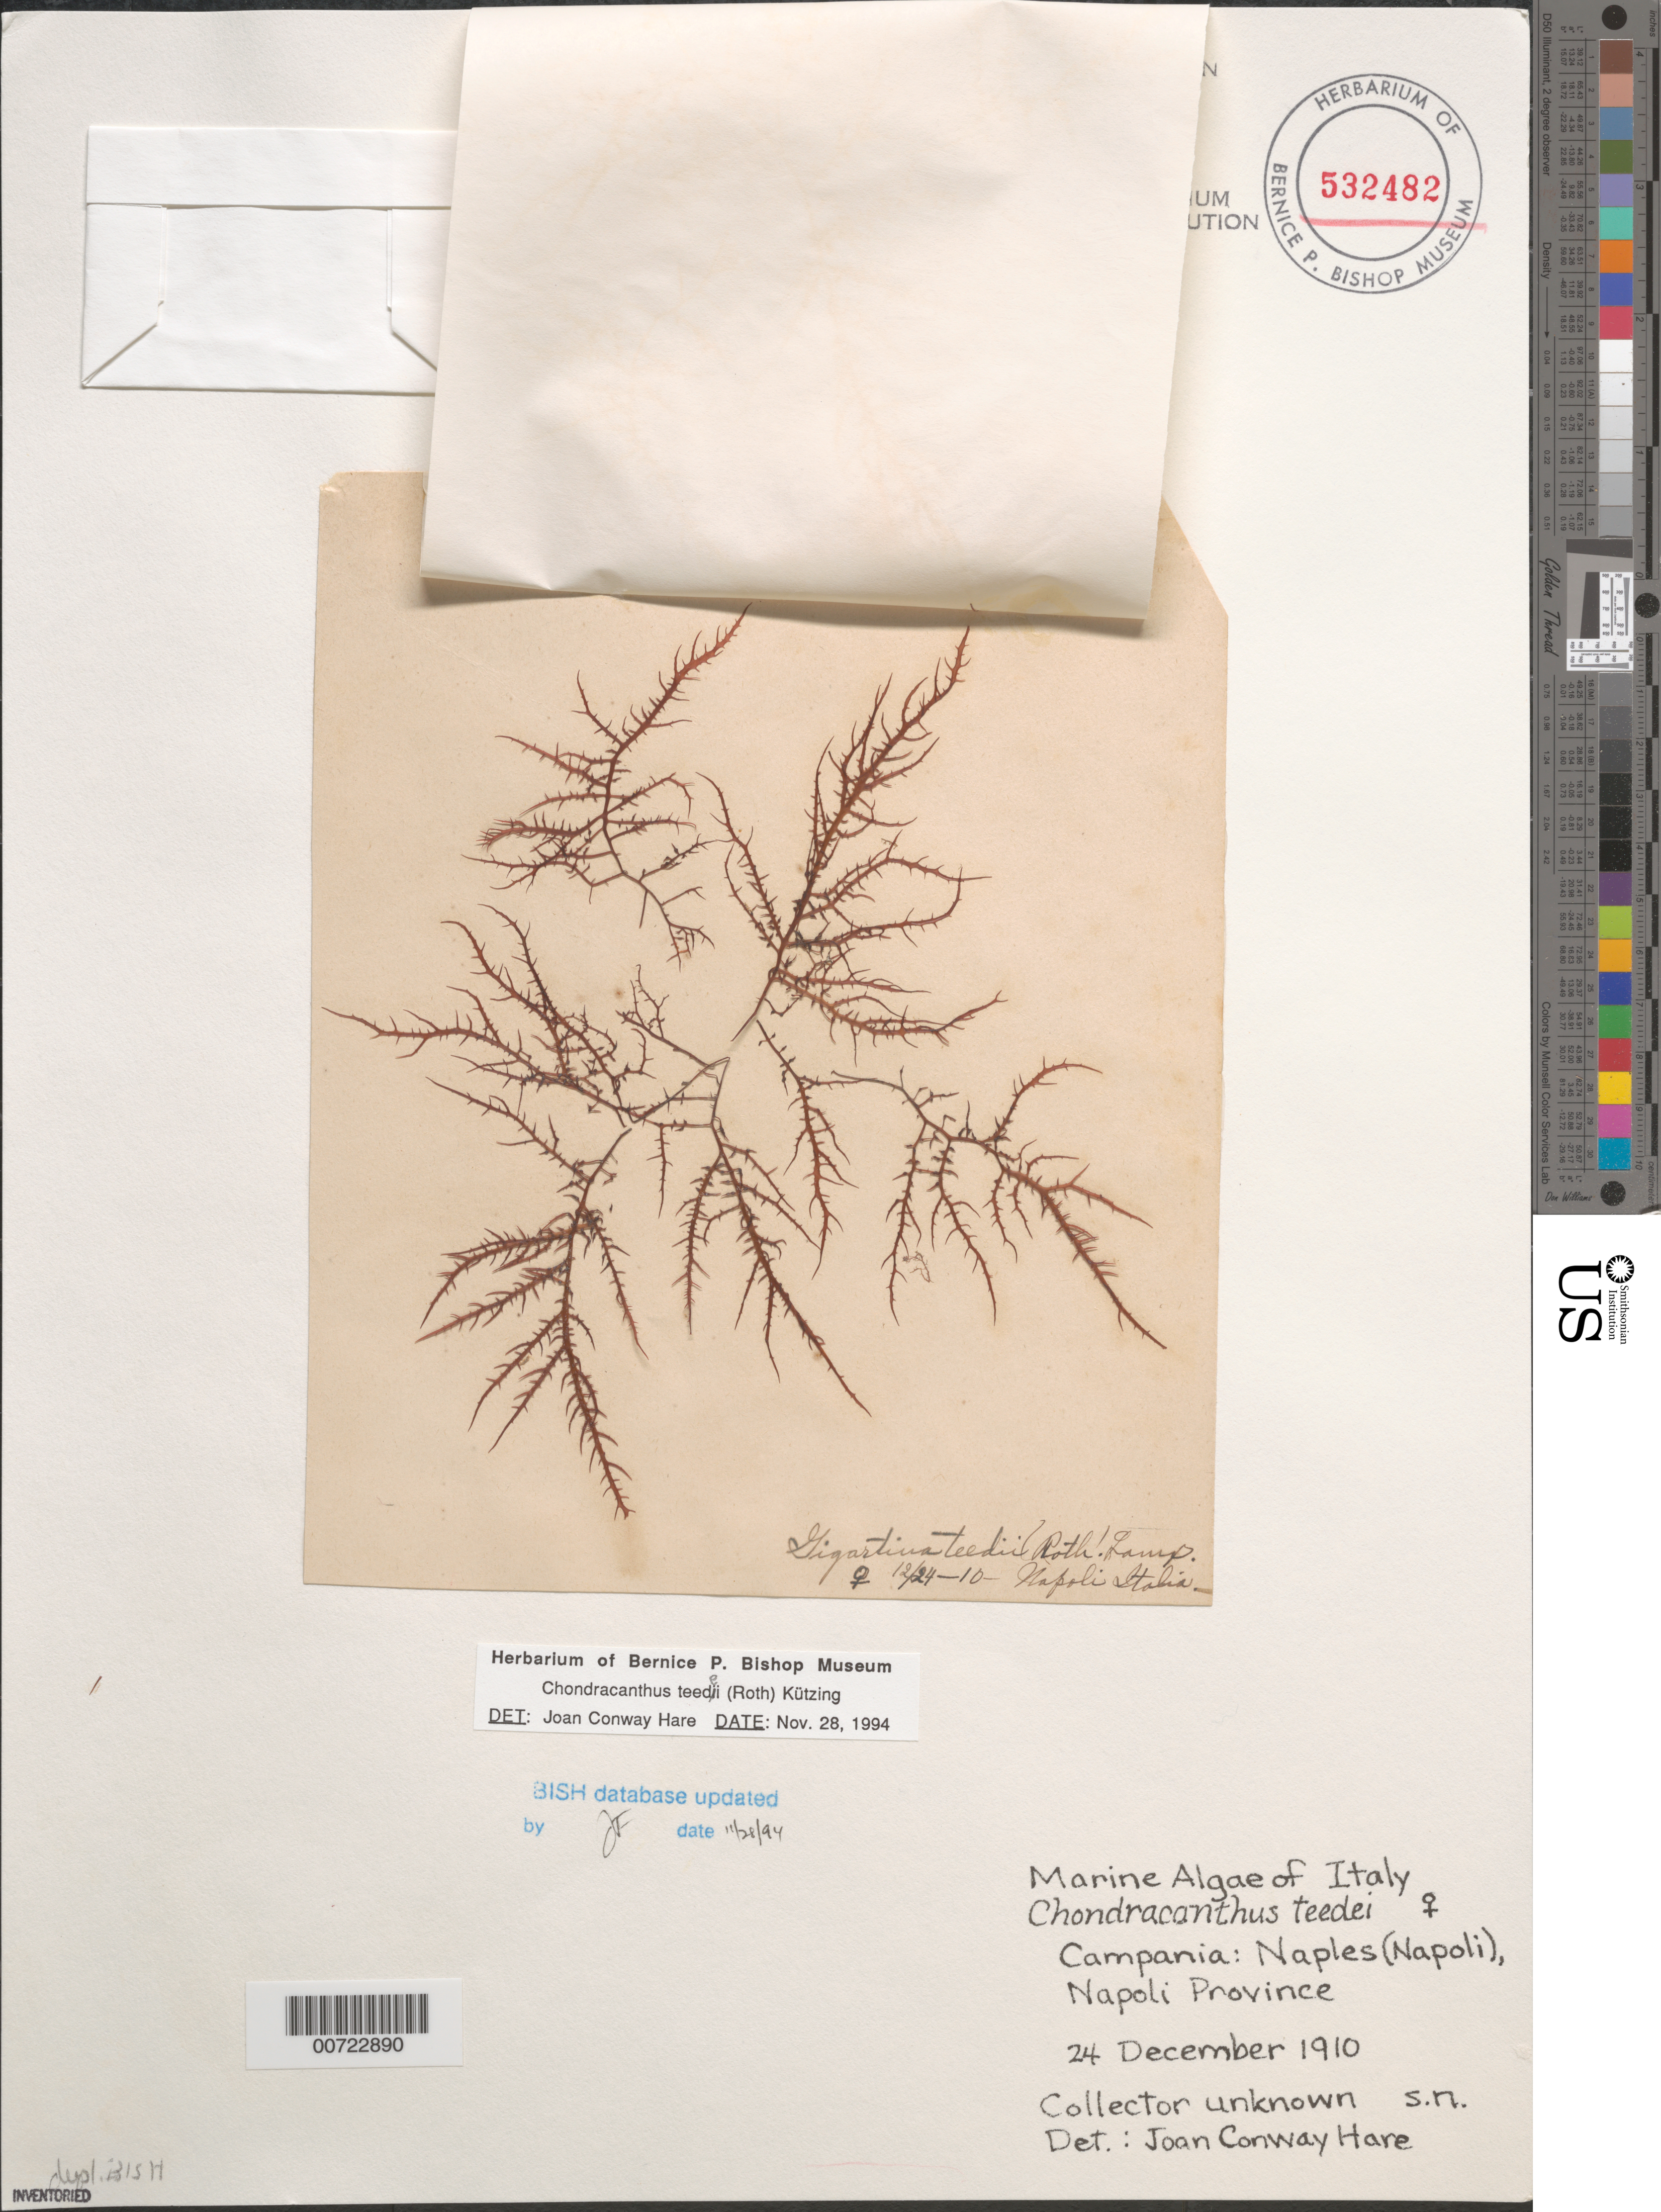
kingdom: Plantae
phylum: Rhodophyta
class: Florideophyceae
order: Gigartinales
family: Gigartinaceae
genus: Chondracanthus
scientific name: Chondracanthus teedei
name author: (Mert. in Roth) Kütz.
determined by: Hare, Joan Conway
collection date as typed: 24 Dec 1910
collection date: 1910-12-24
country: Italy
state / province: Campania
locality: Naples (Napoli), Napoli Province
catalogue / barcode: US 207538